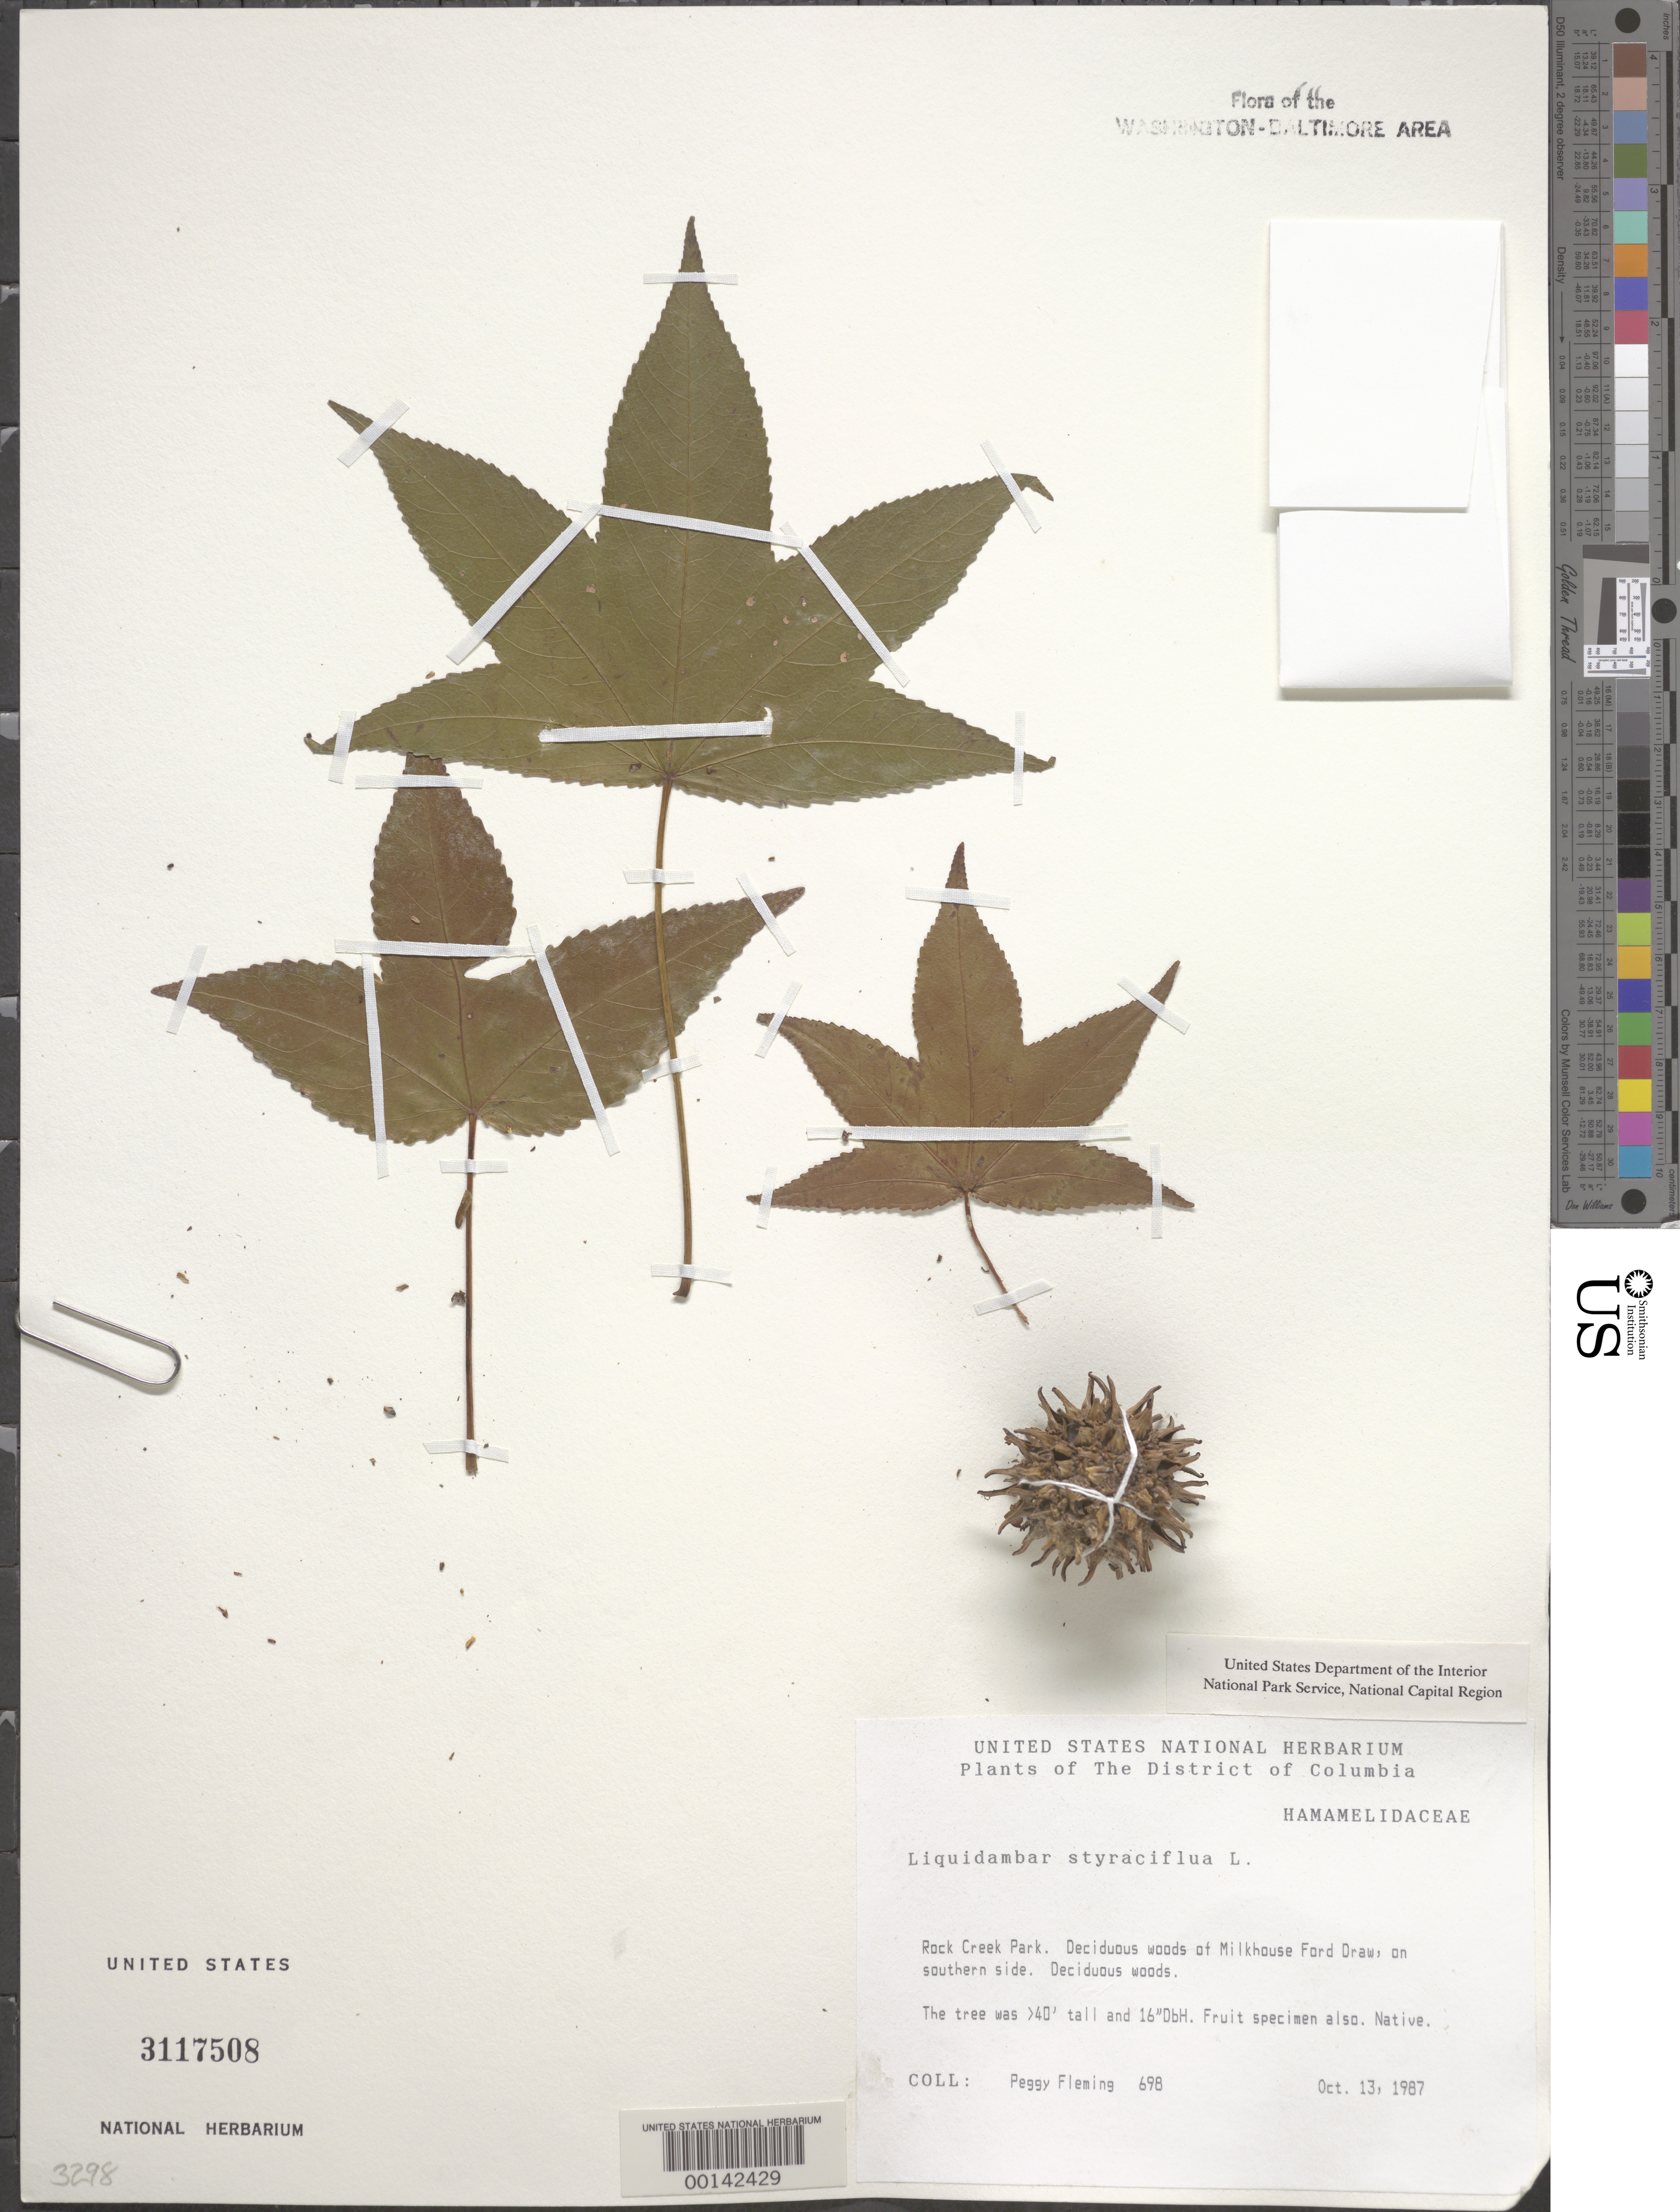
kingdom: Plantae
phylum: Tracheophyta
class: Magnoliopsida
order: Saxifragales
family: Altingiaceae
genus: Liquidambar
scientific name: Liquidambar styraciflua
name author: L.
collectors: P. Fleming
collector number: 698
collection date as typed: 13 Oct 1987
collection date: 1987-10-13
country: United States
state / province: District of Columbia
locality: Rock Creek Park. Deciduous woods of Milkhouse Ford Draw, on southern side. Rock Creek Park and vicinity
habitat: Deciduous woods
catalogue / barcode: US 3117508